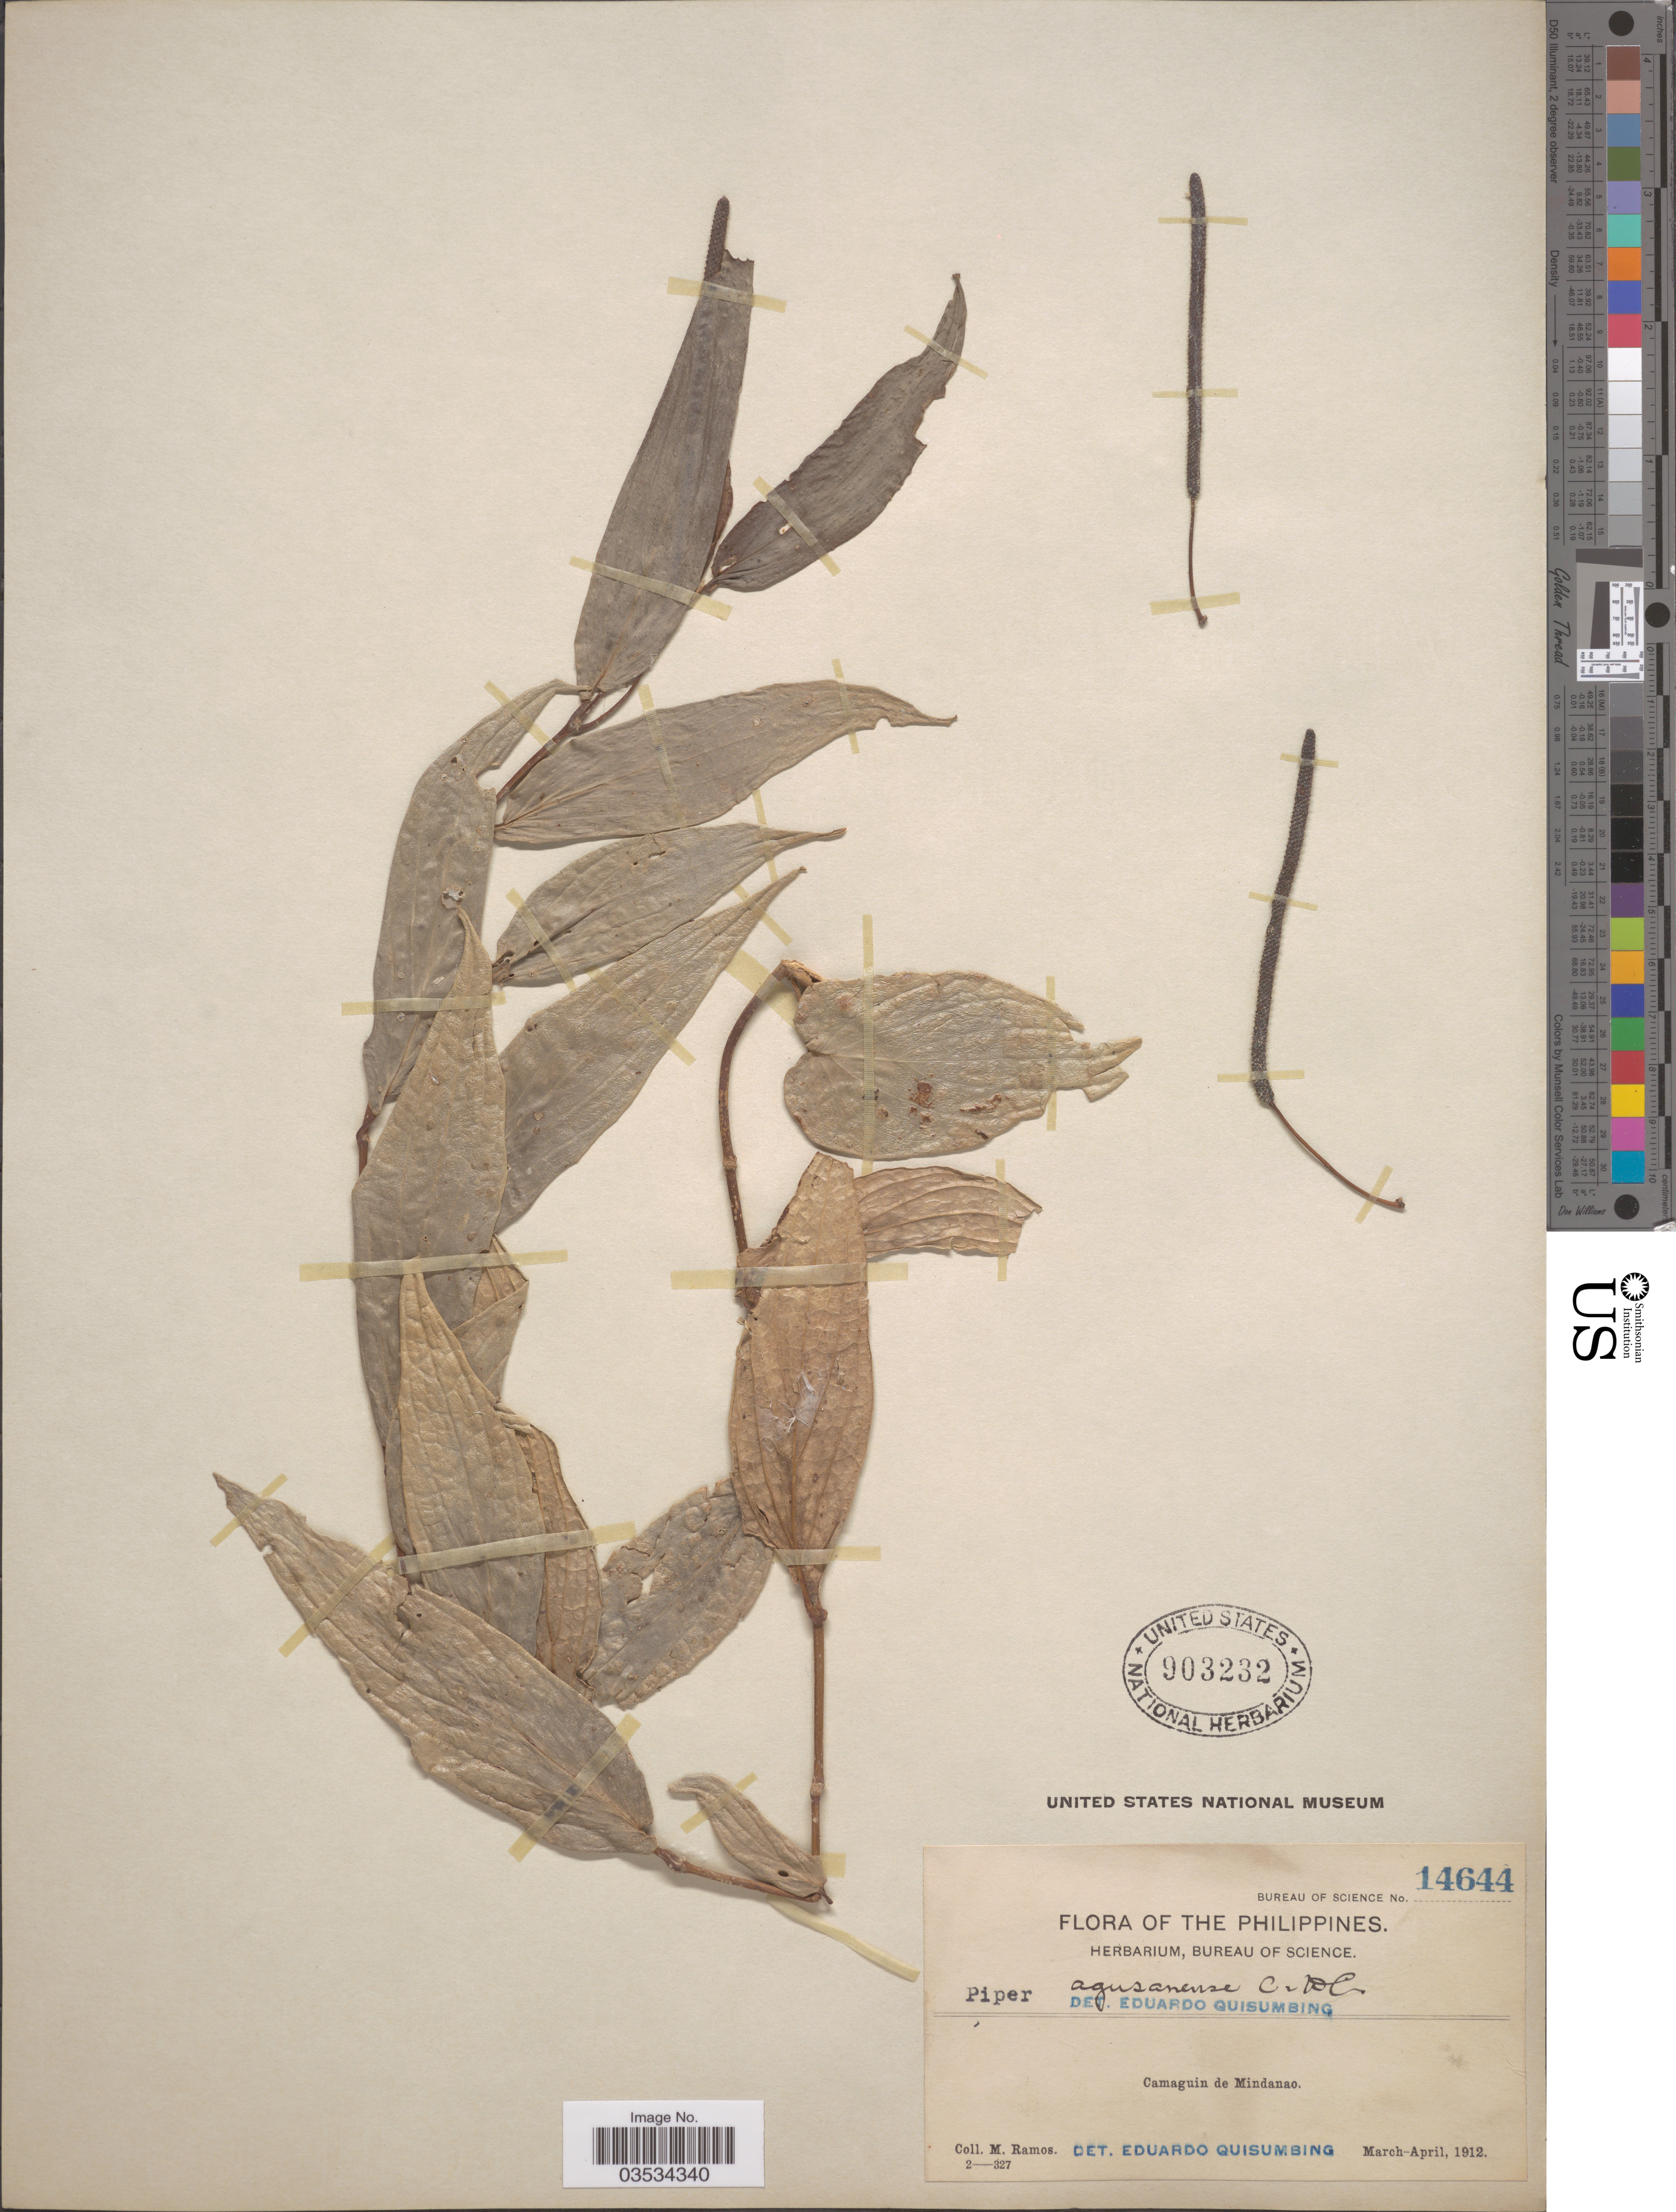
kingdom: Plantae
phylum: Tracheophyta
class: Magnoliopsida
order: Piperales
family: Piperaceae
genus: Piper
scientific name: Piper agusanense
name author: C. DC. in Elmer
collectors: M. Ramos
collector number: Bureau of Science 14644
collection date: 1912-03/1912-04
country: Philippines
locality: Camaguin de Mindanao.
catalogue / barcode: US 903232